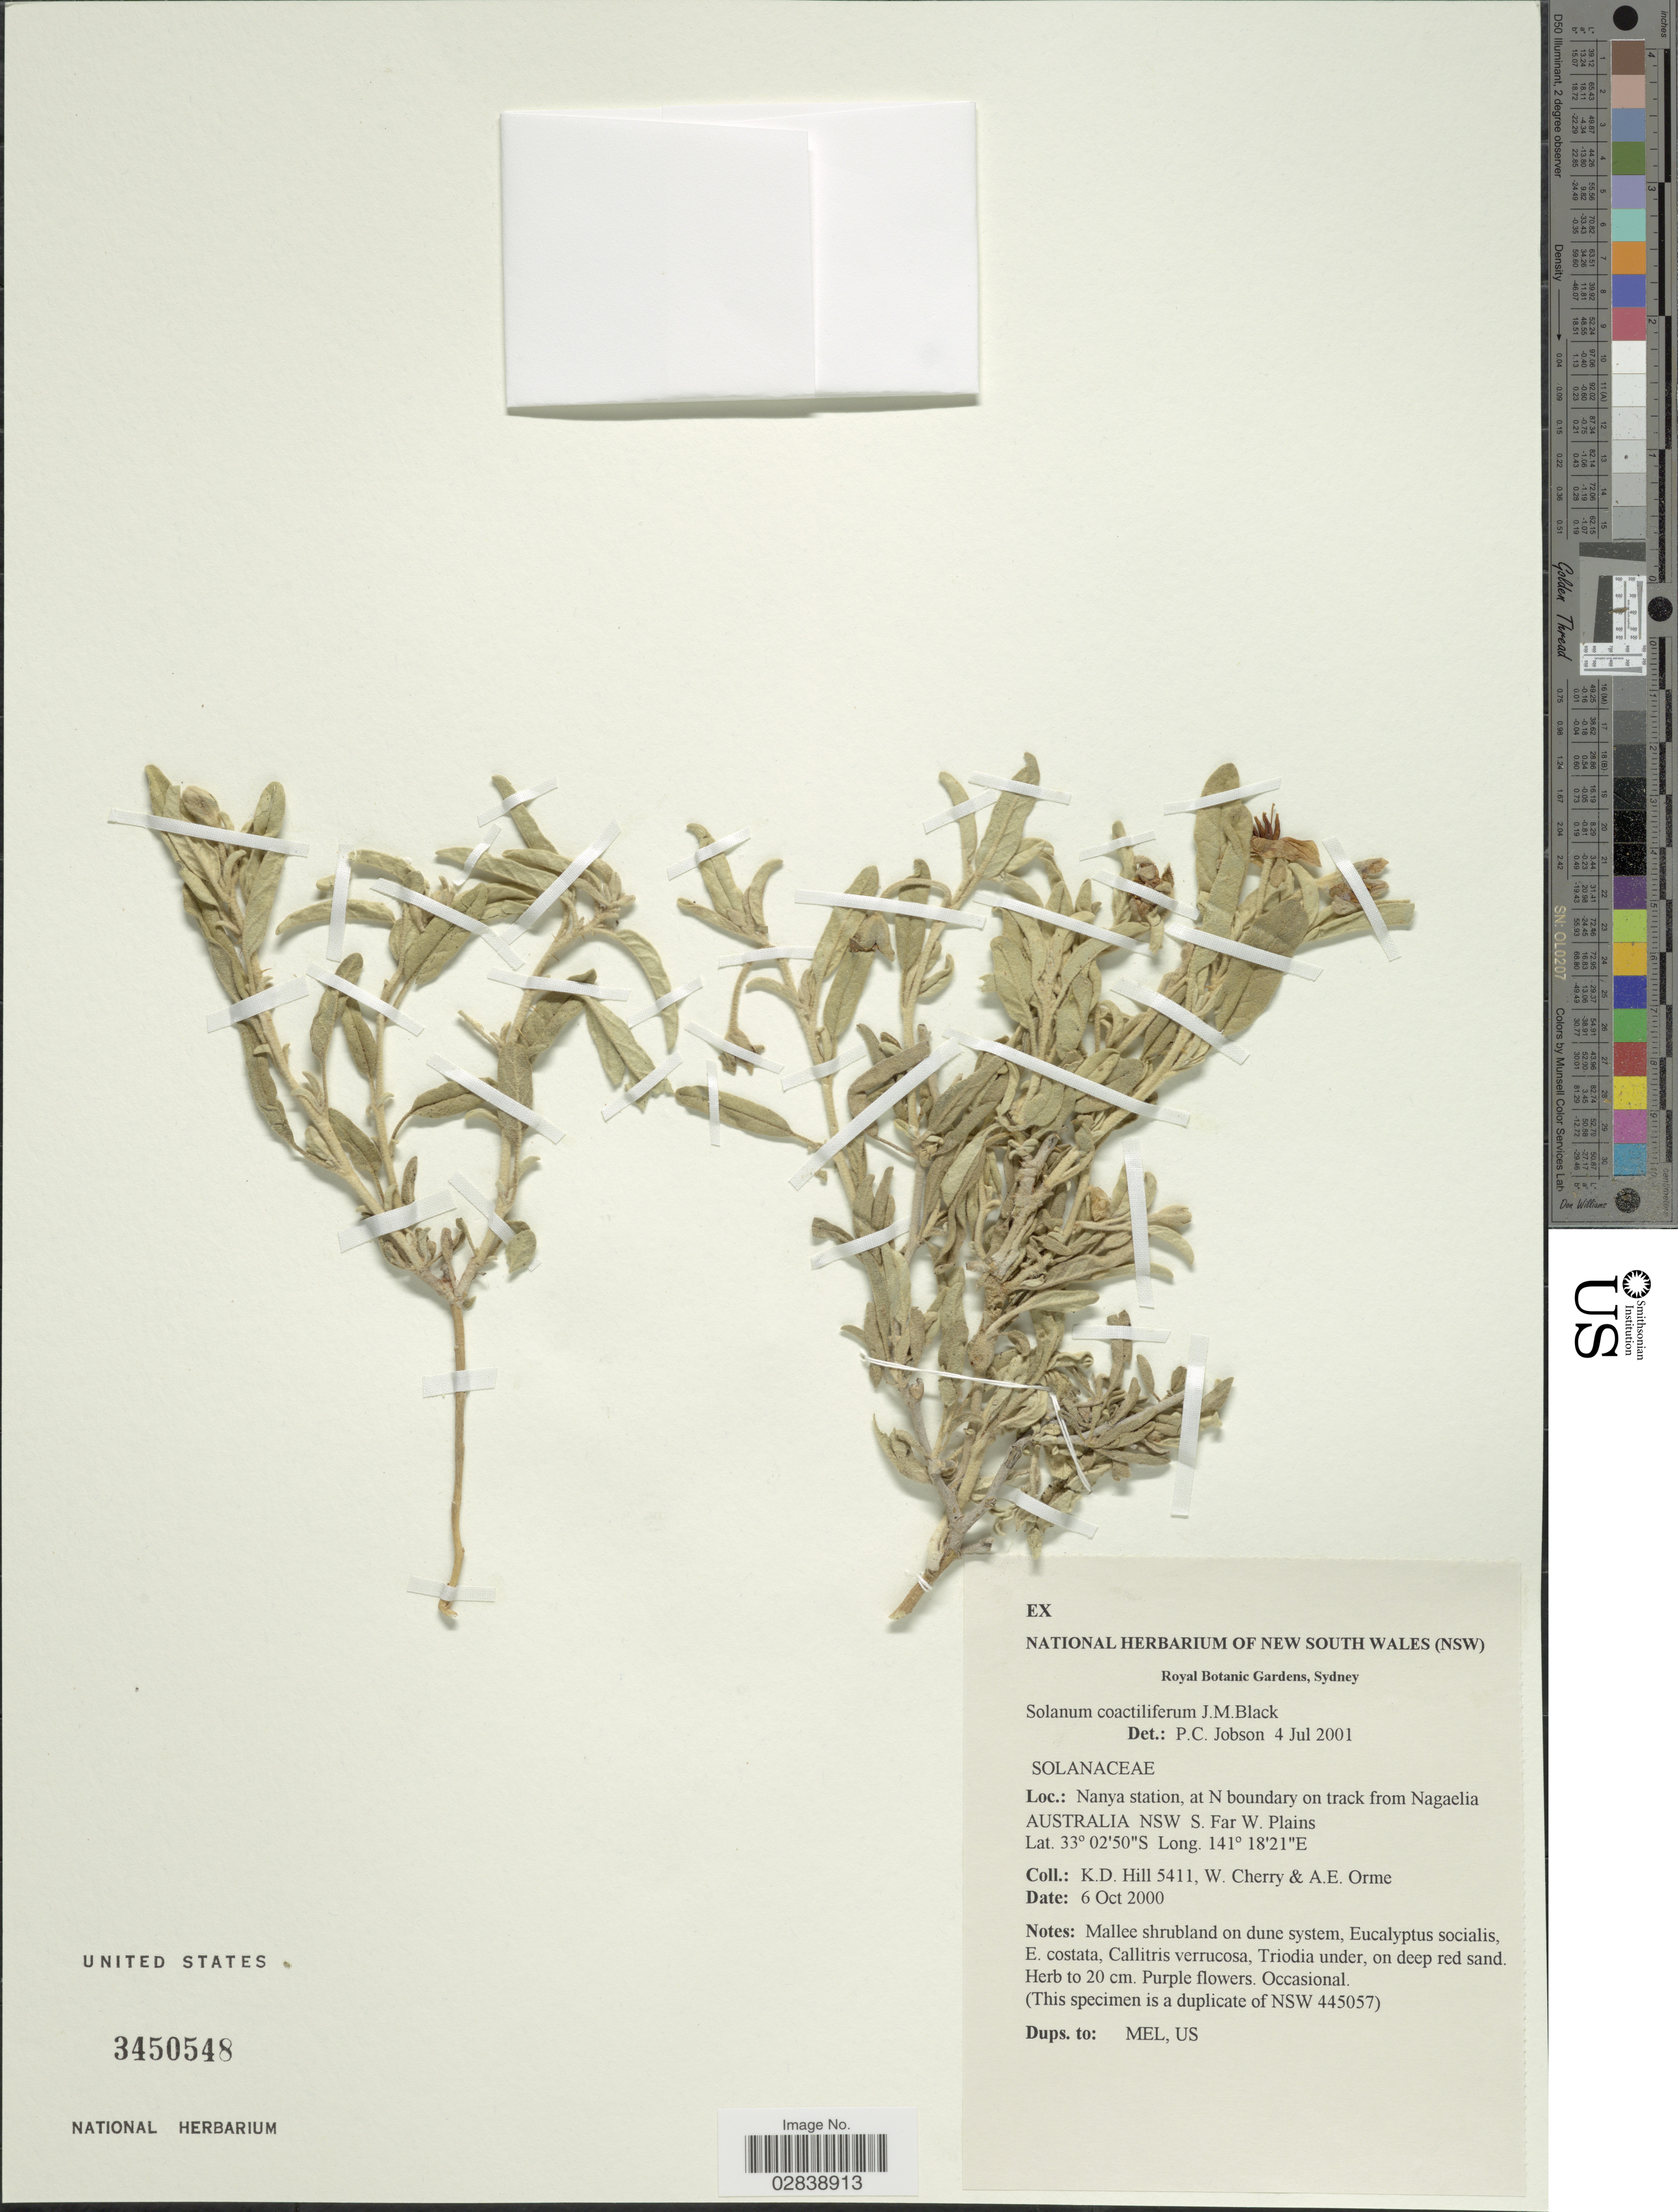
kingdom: Plantae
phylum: Tracheophyta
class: Magnoliopsida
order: Solanales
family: Solanaceae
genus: Solanum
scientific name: Solanum coactiliferum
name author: J. Black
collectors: K. D. Hill, W. A. Cherry & A. Orme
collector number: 5411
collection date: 2000-10-06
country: Australia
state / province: New South Wales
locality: Nanya Station, at N boundary on track from Nagaelia. Australia NSW S. Far W. Plains.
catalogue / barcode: US 3450548